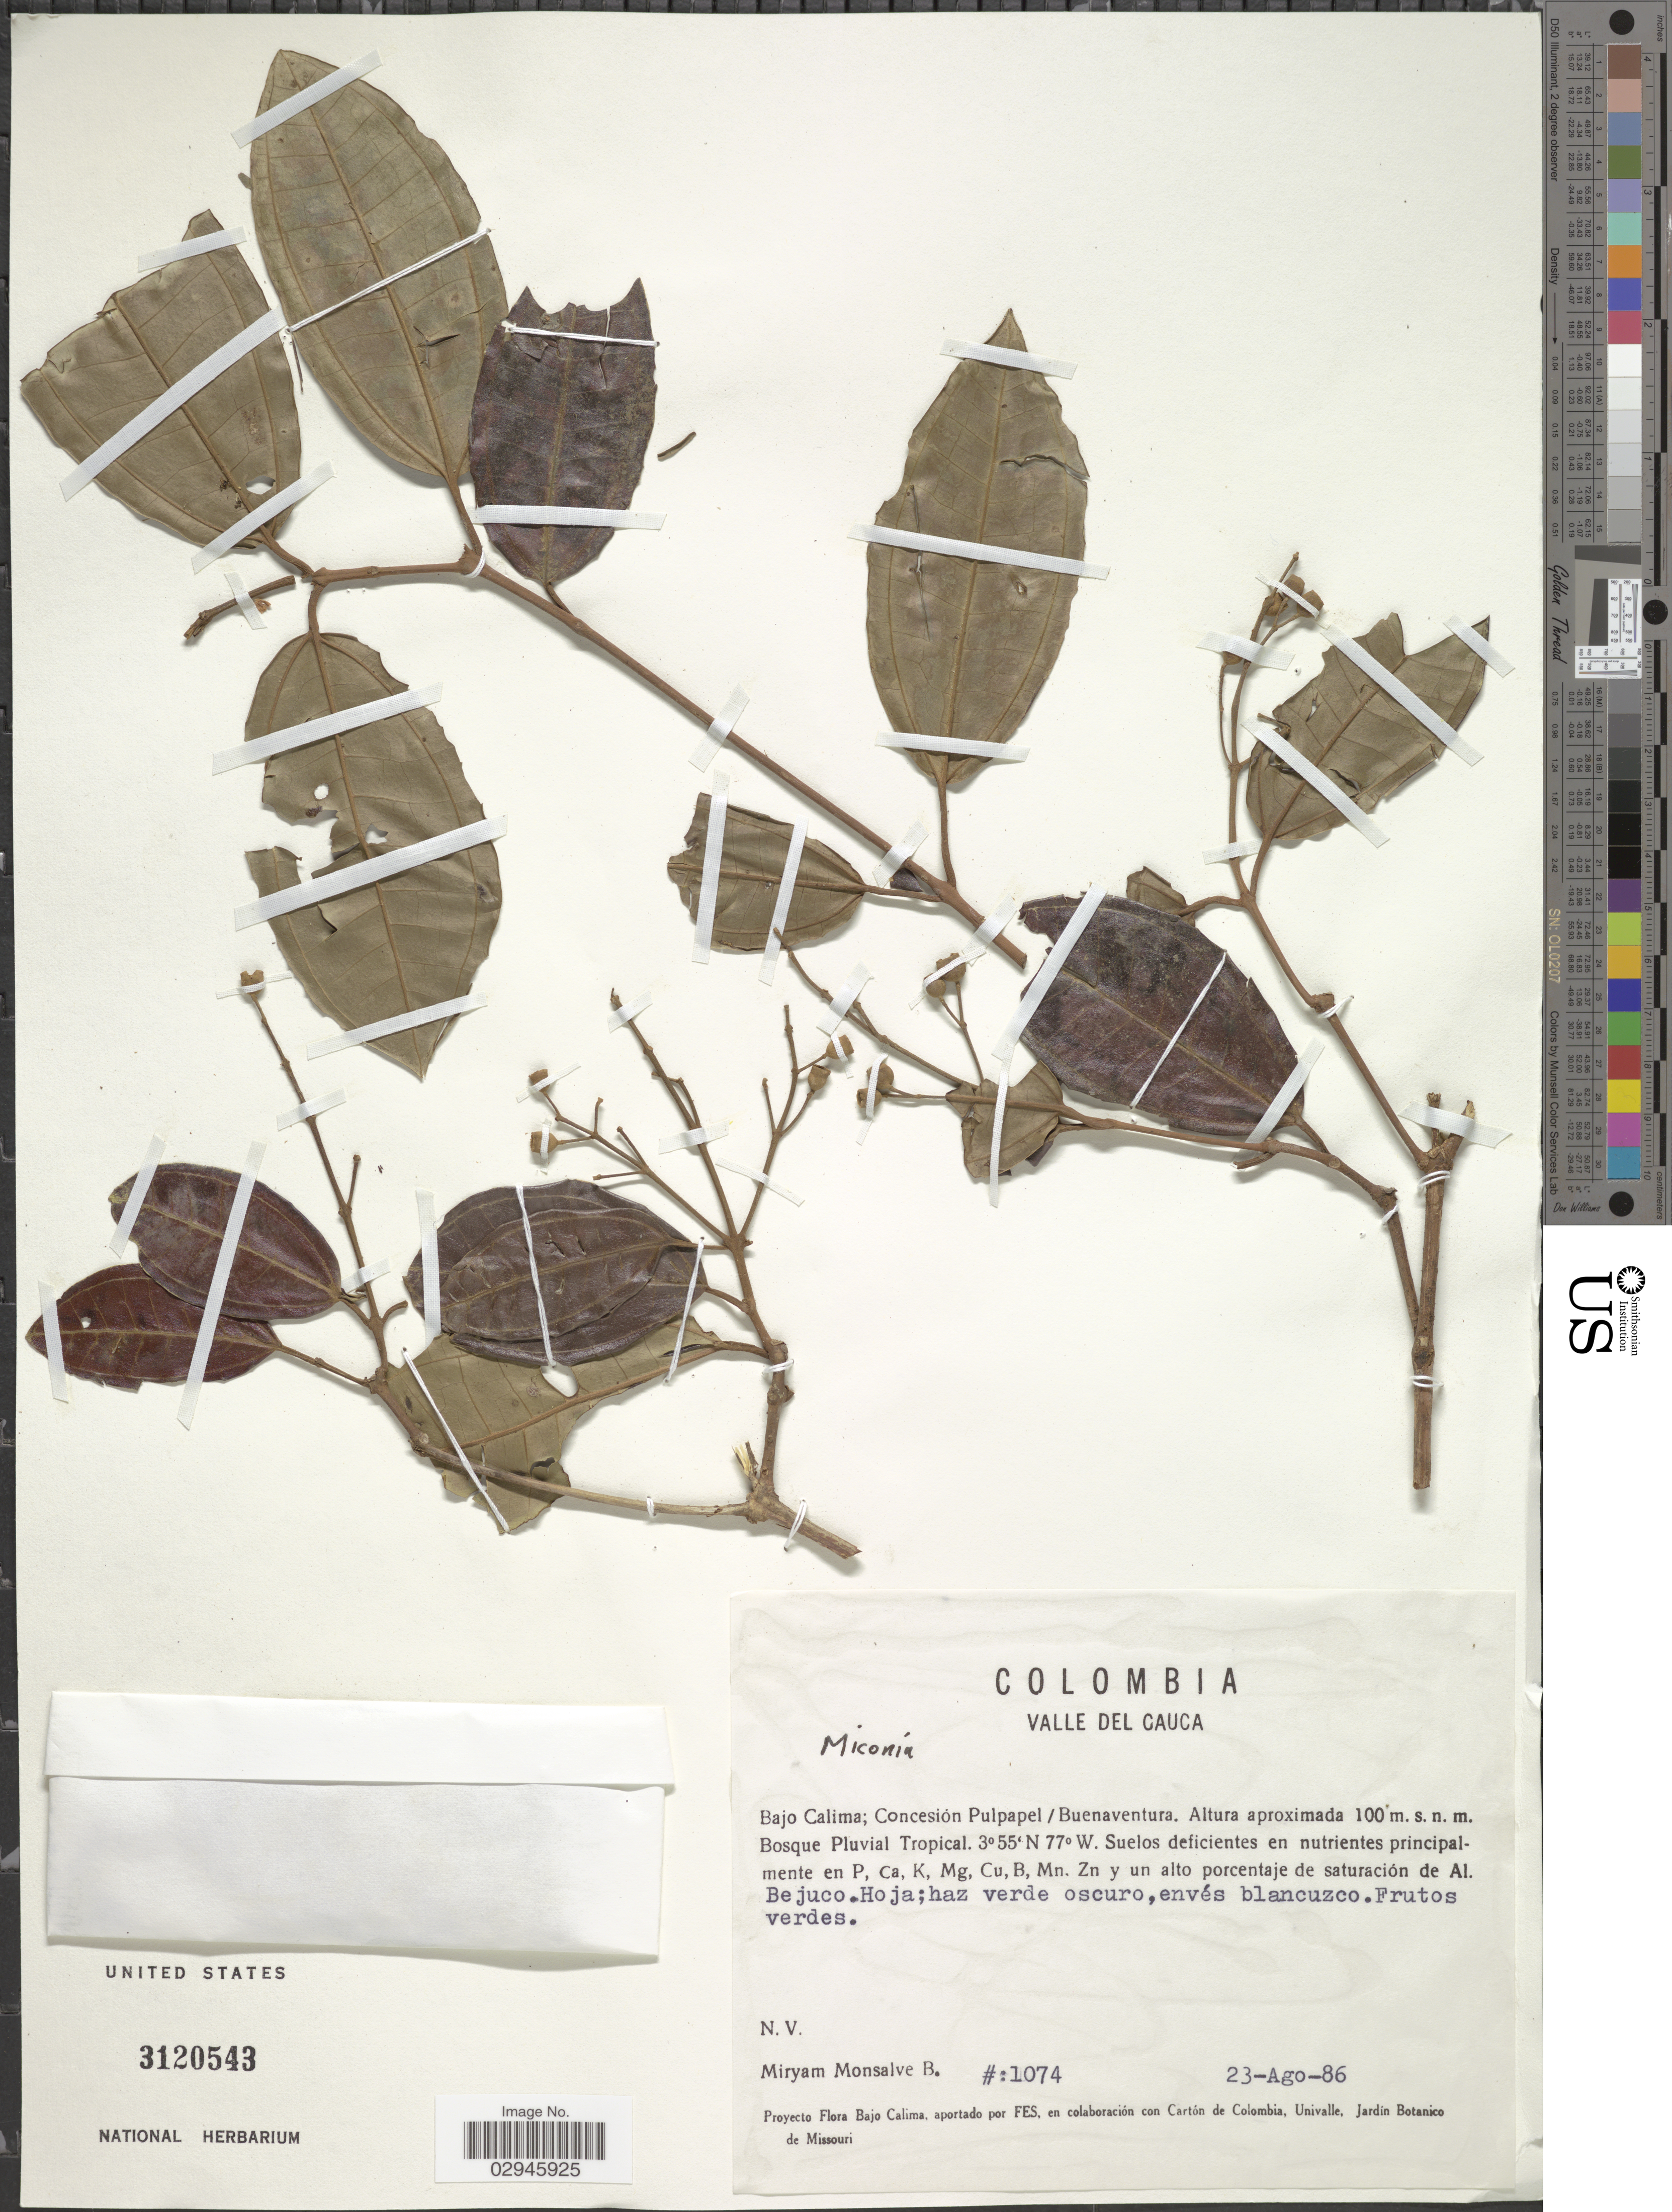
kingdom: Plantae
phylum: Tracheophyta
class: Magnoliopsida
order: Myrtales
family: Melastomataceae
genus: Miconia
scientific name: Miconia sp.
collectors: M. Monsalve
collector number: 1074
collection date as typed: Transcribed d/m/y: 23/8/86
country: Colombia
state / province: Valle del Cauca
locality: Bajo Calima; Concesión Pulpapel / Buenaventura.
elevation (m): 100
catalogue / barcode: US 3120543